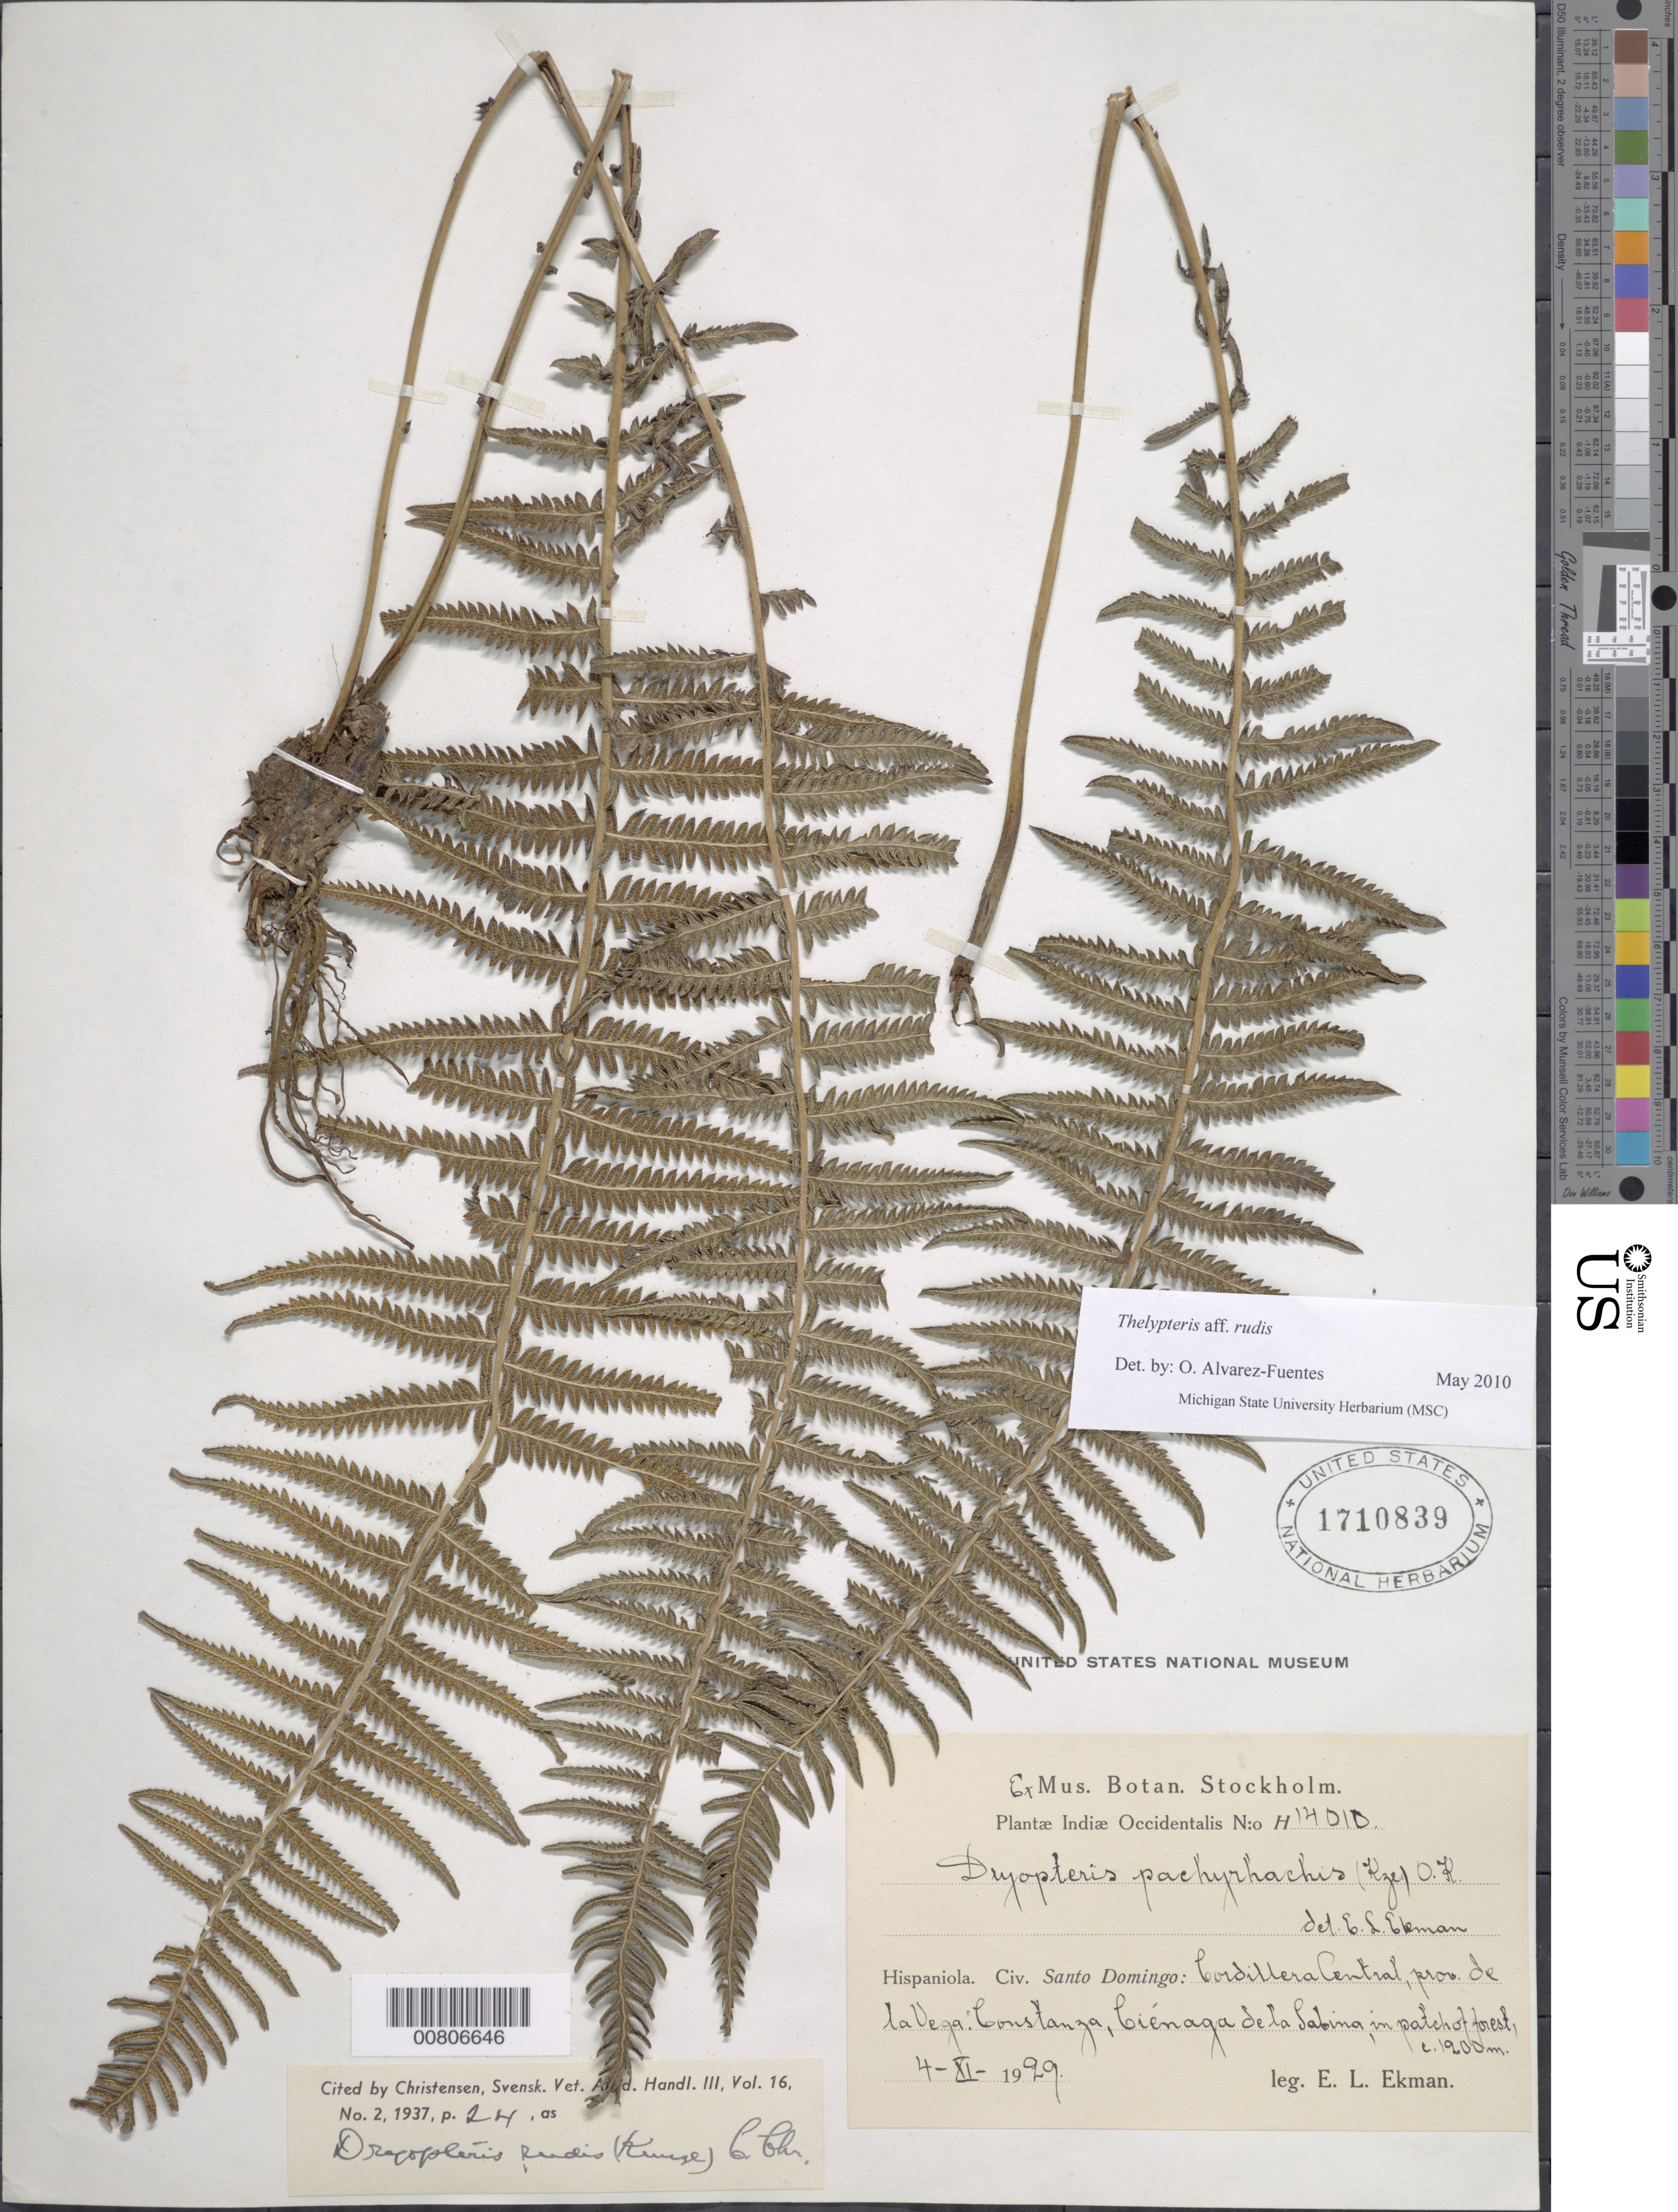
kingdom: Plantae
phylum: Tracheophyta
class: Polypodiopsida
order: Polypodiales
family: Thelypteridaceae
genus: Amauropelta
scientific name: Amauropelta rudis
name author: (Kunze) Pic. Serm.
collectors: E. L. Ekman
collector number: H 14010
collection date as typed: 04 Nov 1929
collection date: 1929-11-04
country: Dominican Republic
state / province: La Vega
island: Hispaniola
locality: Cordillera Central, Constanza, Ciénaga de la Sabina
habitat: Patch of forest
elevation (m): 1200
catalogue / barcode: US 1710839